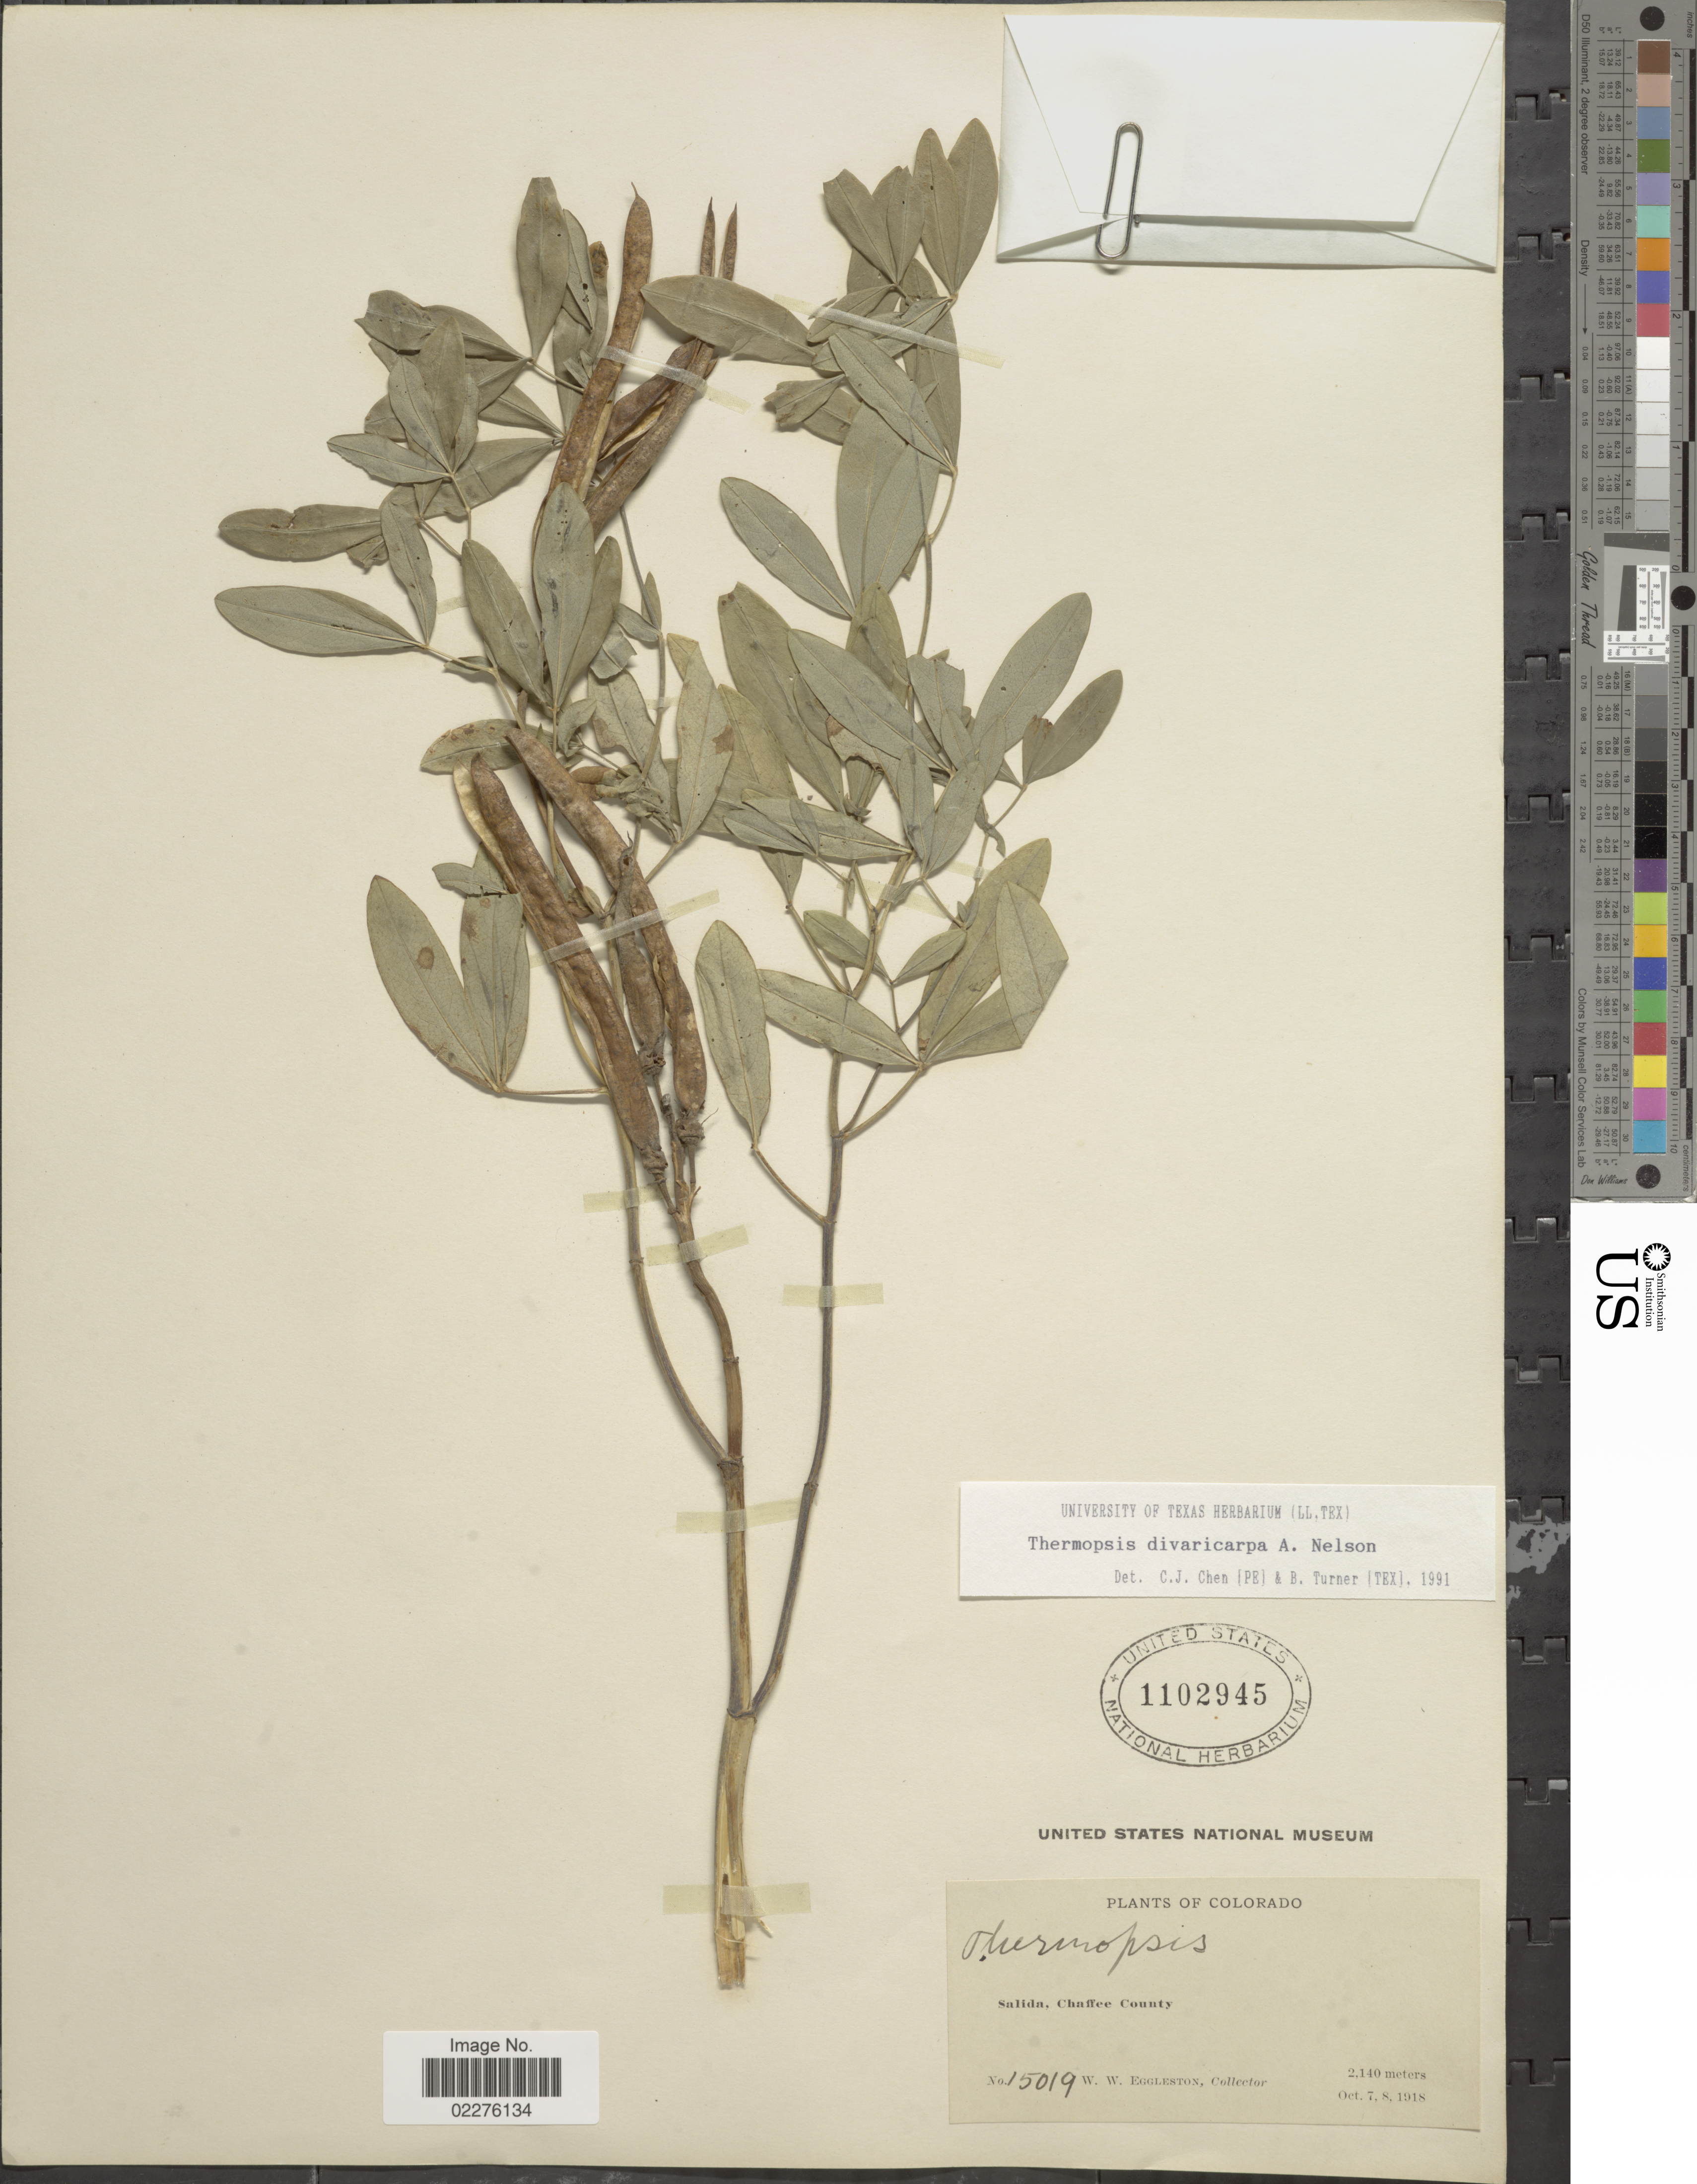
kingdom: Plantae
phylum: Tracheophyta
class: Magnoliopsida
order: Fabales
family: Fabaceae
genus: Thermopsis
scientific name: Thermopsis divaricarpa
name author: A. Nelson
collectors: W. W. Eggleston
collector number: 15019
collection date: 1918-10-07/1918-10-08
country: United States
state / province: Colorado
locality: Salida, Chaffee County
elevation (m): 2140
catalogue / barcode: US 1102945